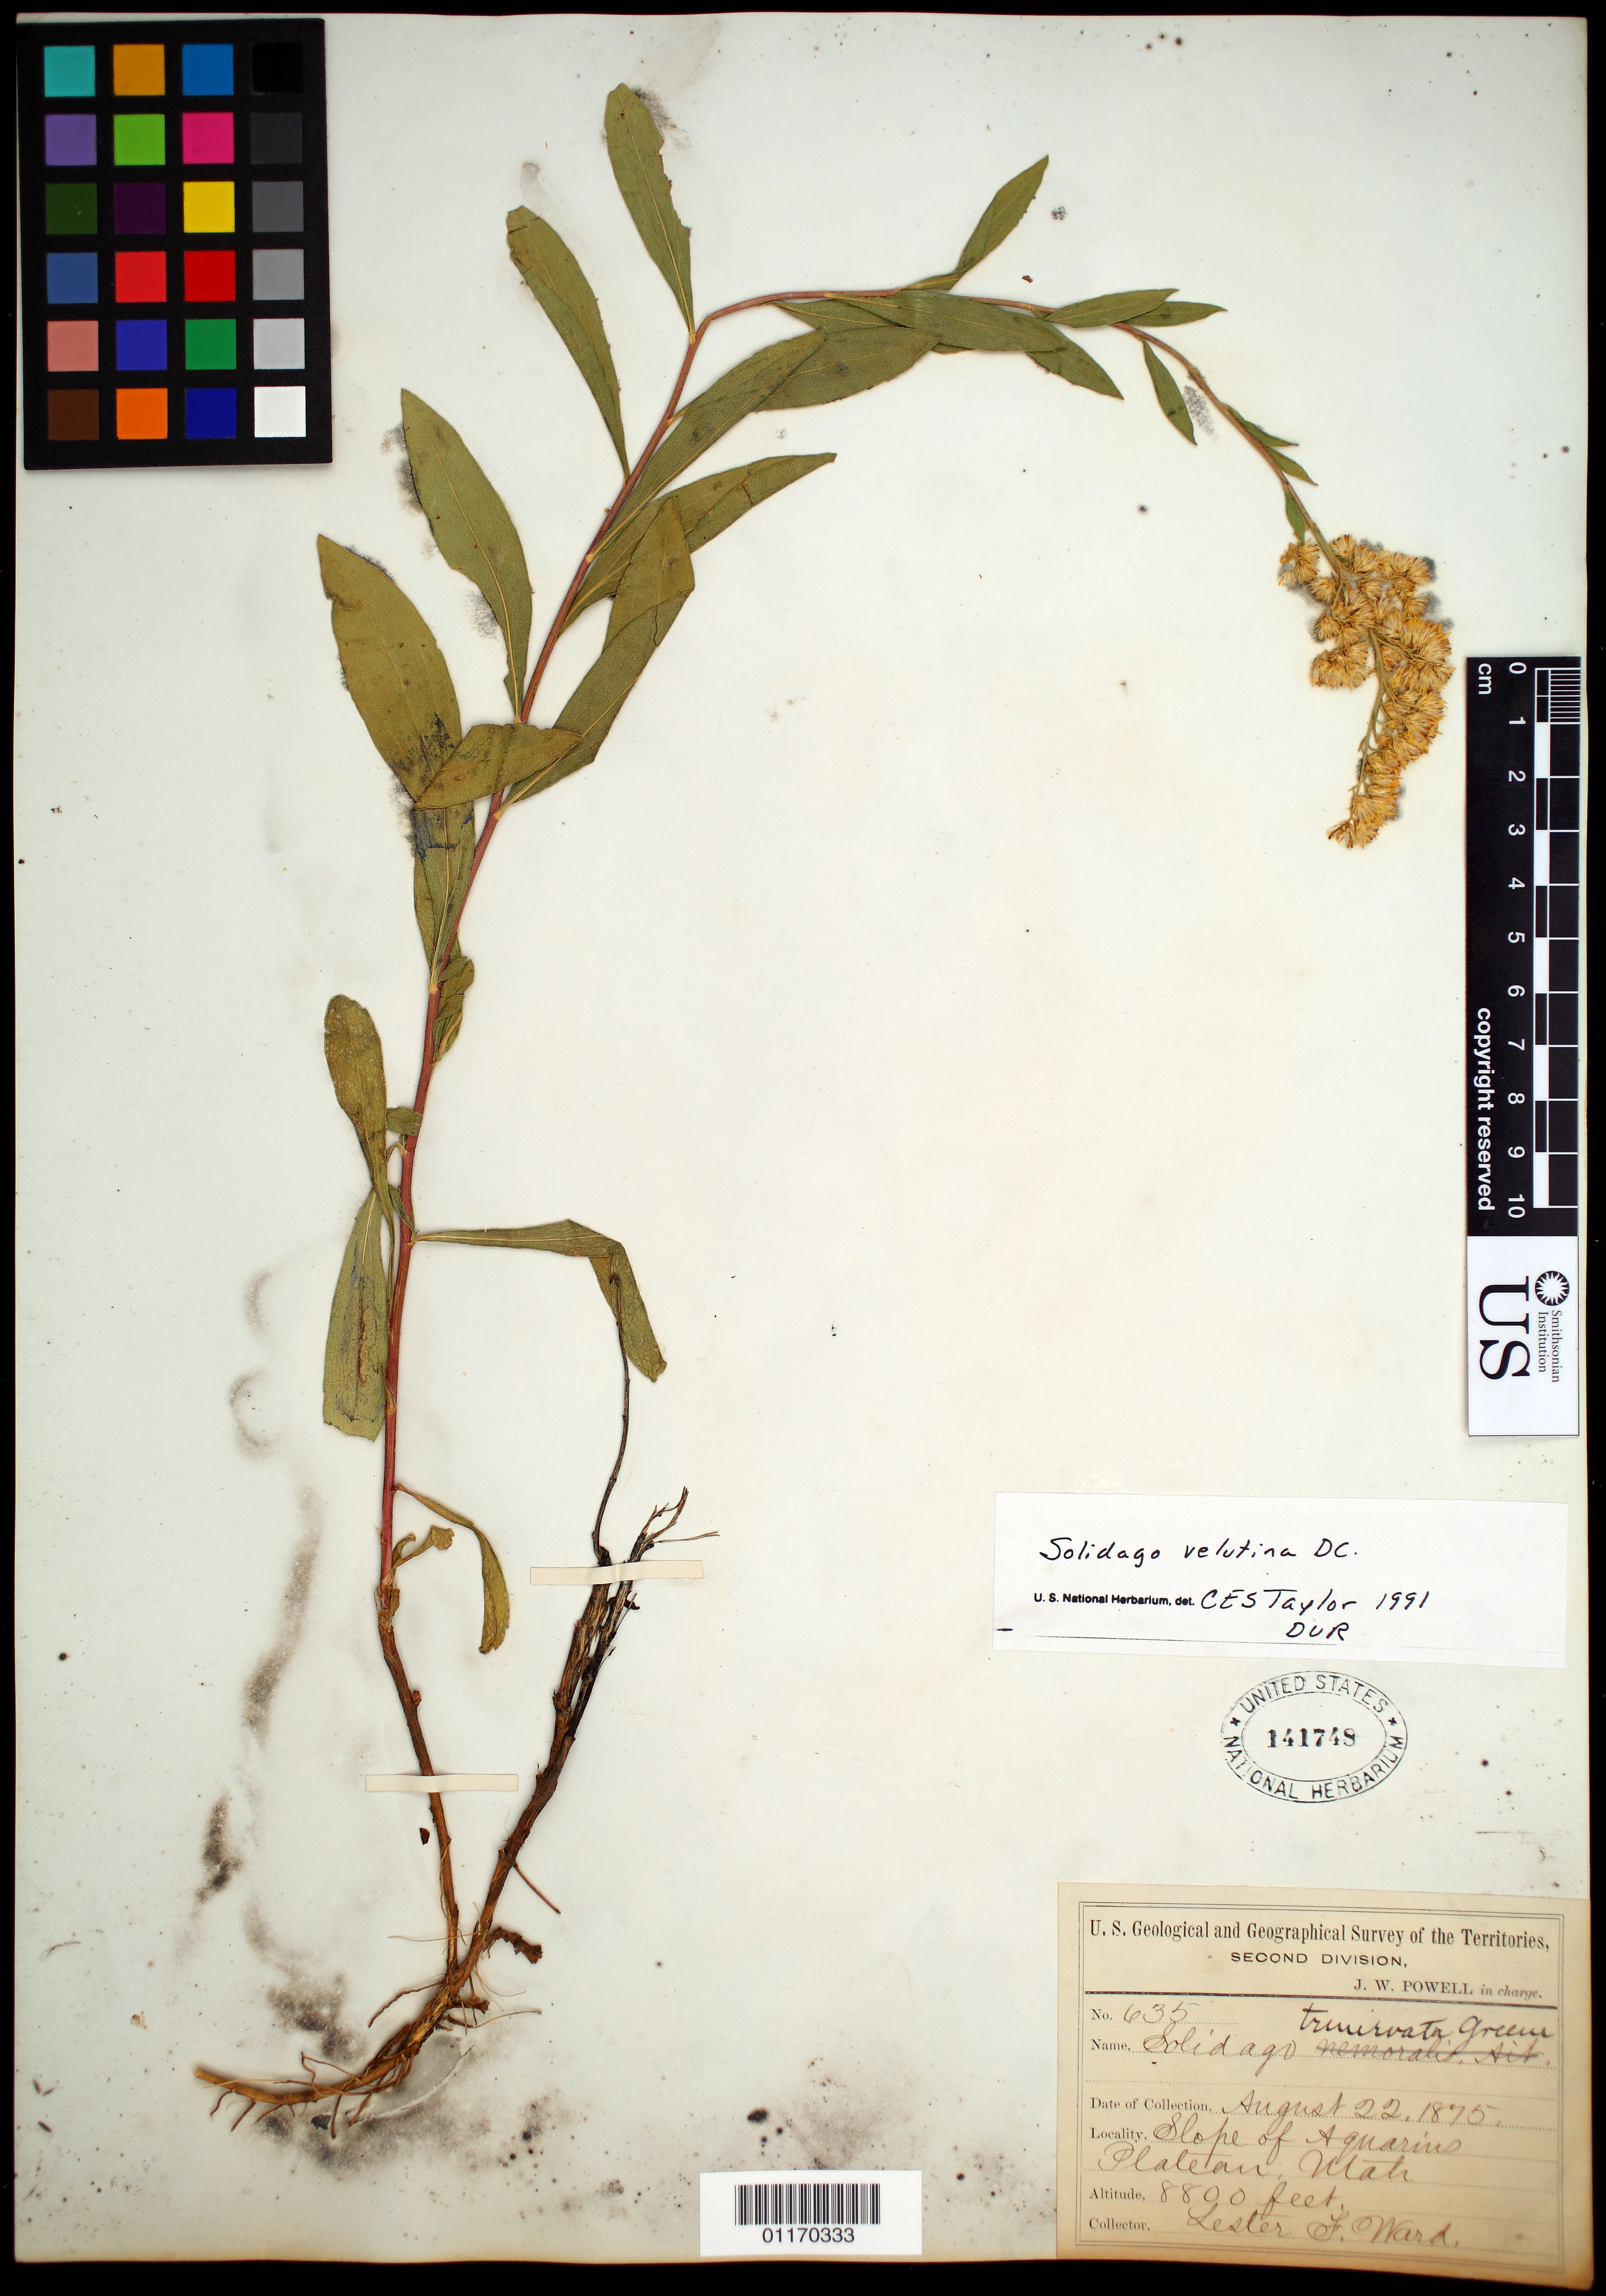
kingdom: Plantae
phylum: Tracheophyta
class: Magnoliopsida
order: Asterales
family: Asteraceae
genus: Solidago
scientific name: Solidago velutina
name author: DC.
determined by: Taylor, Constance E. S.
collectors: L. F. Ward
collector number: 635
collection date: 1875-08-22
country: United States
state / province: Utah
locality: Slope of Aquarius Plateau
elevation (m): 2682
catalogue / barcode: US 141748